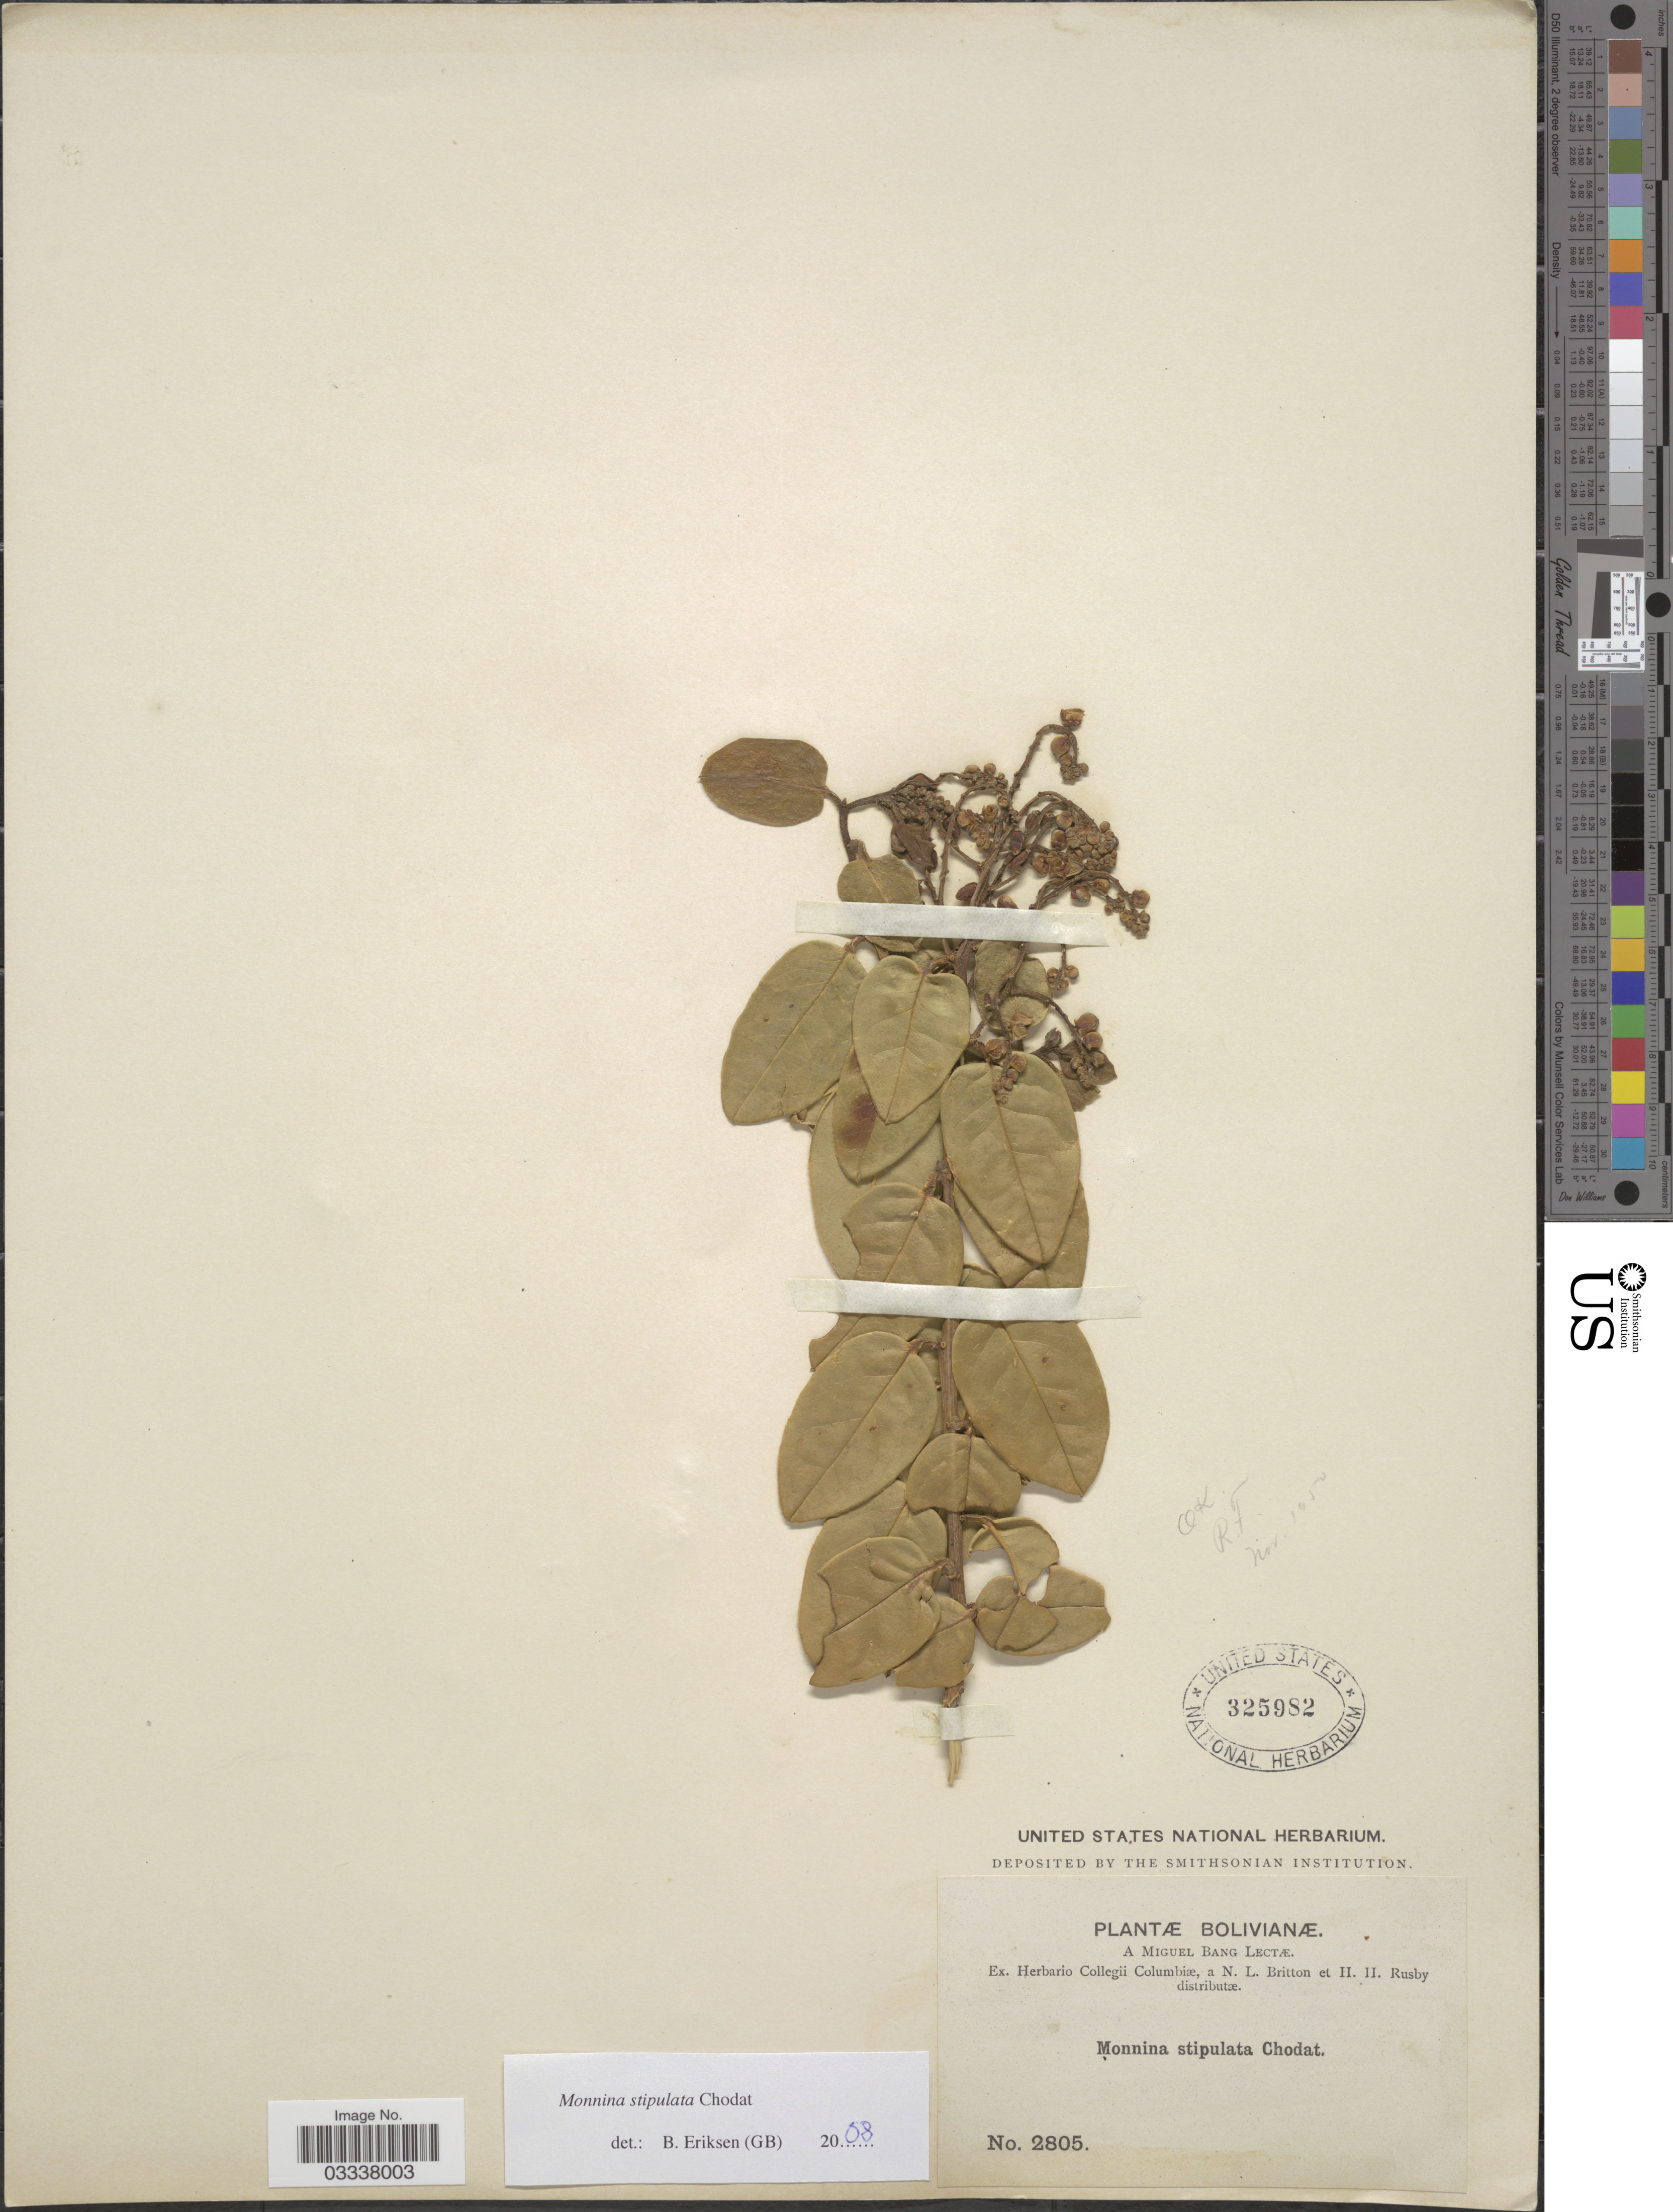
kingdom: Plantae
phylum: Tracheophyta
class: Magnoliopsida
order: Fabales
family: Polygalaceae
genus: Monnina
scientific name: Monnina stipulata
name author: Chodat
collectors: M. Bang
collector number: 2805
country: Bolivia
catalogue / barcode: US 325982